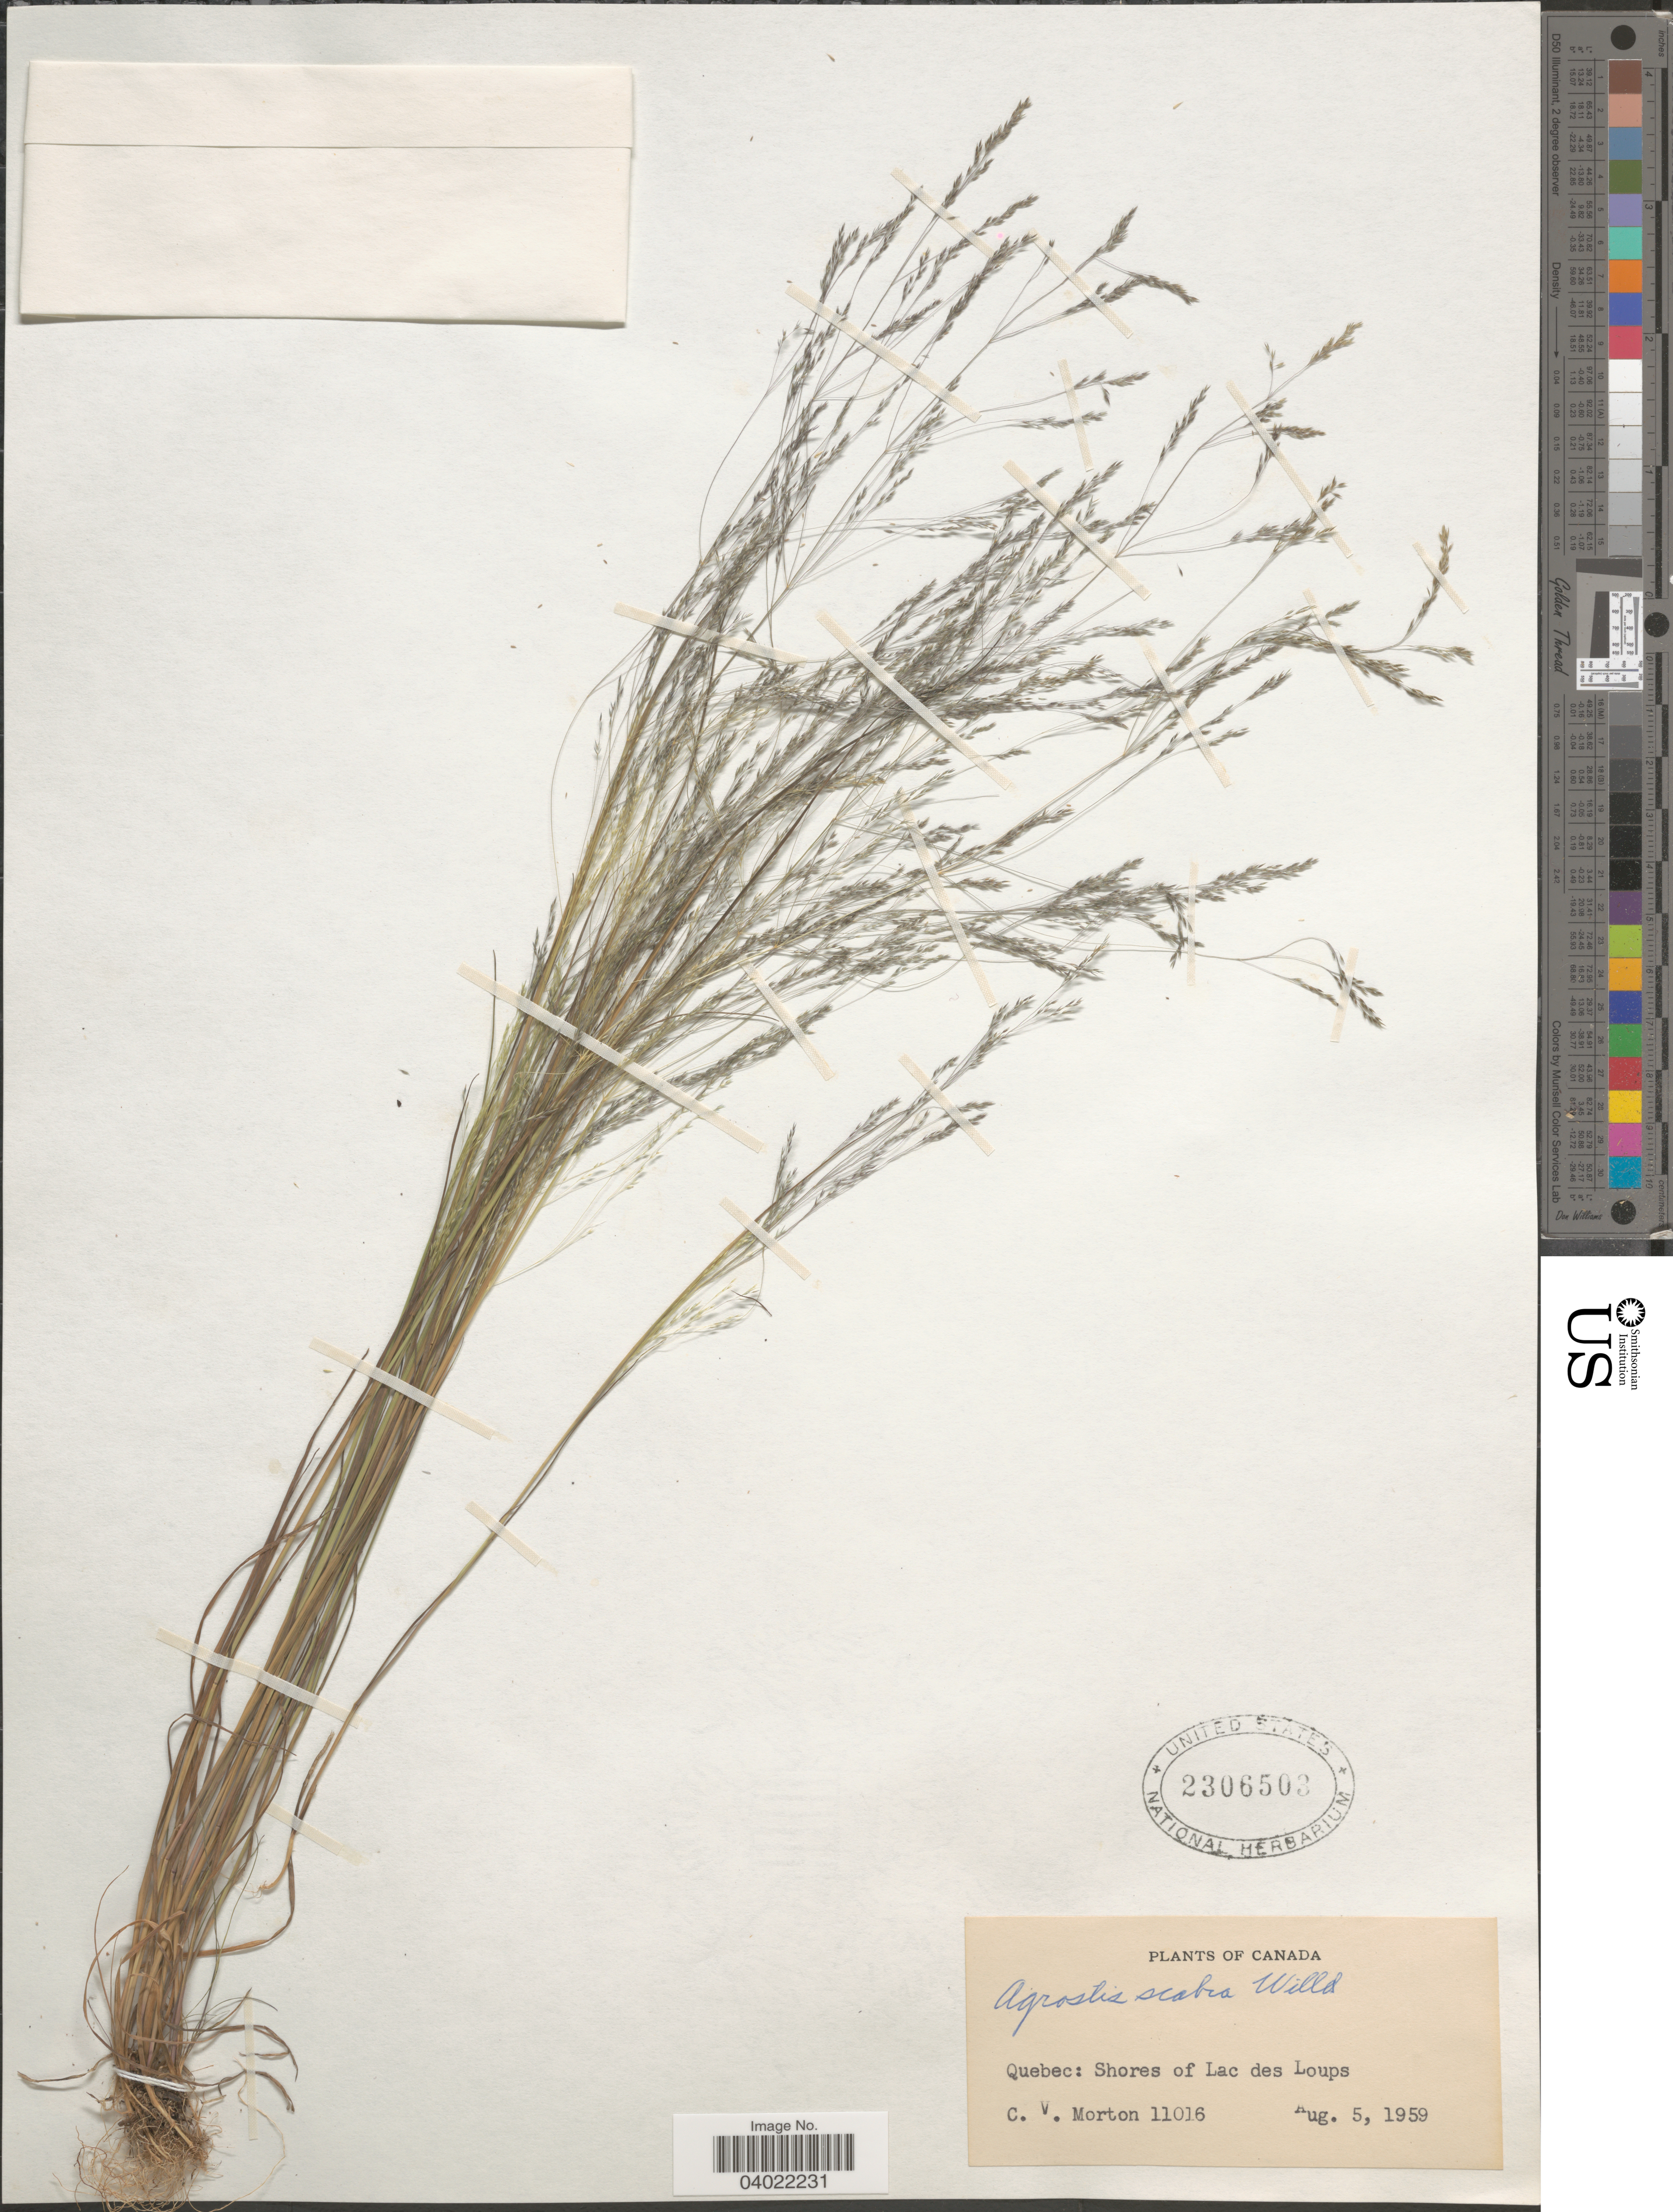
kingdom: Plantae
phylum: Tracheophyta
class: Liliopsida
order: Poales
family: Poaceae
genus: Agrostis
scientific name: Agrostis scabra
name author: Willd.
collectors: C. V. Morton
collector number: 11016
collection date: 1959-08-05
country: Canada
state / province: Quebec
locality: Shores of Lac des Loups.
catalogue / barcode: US 2306503